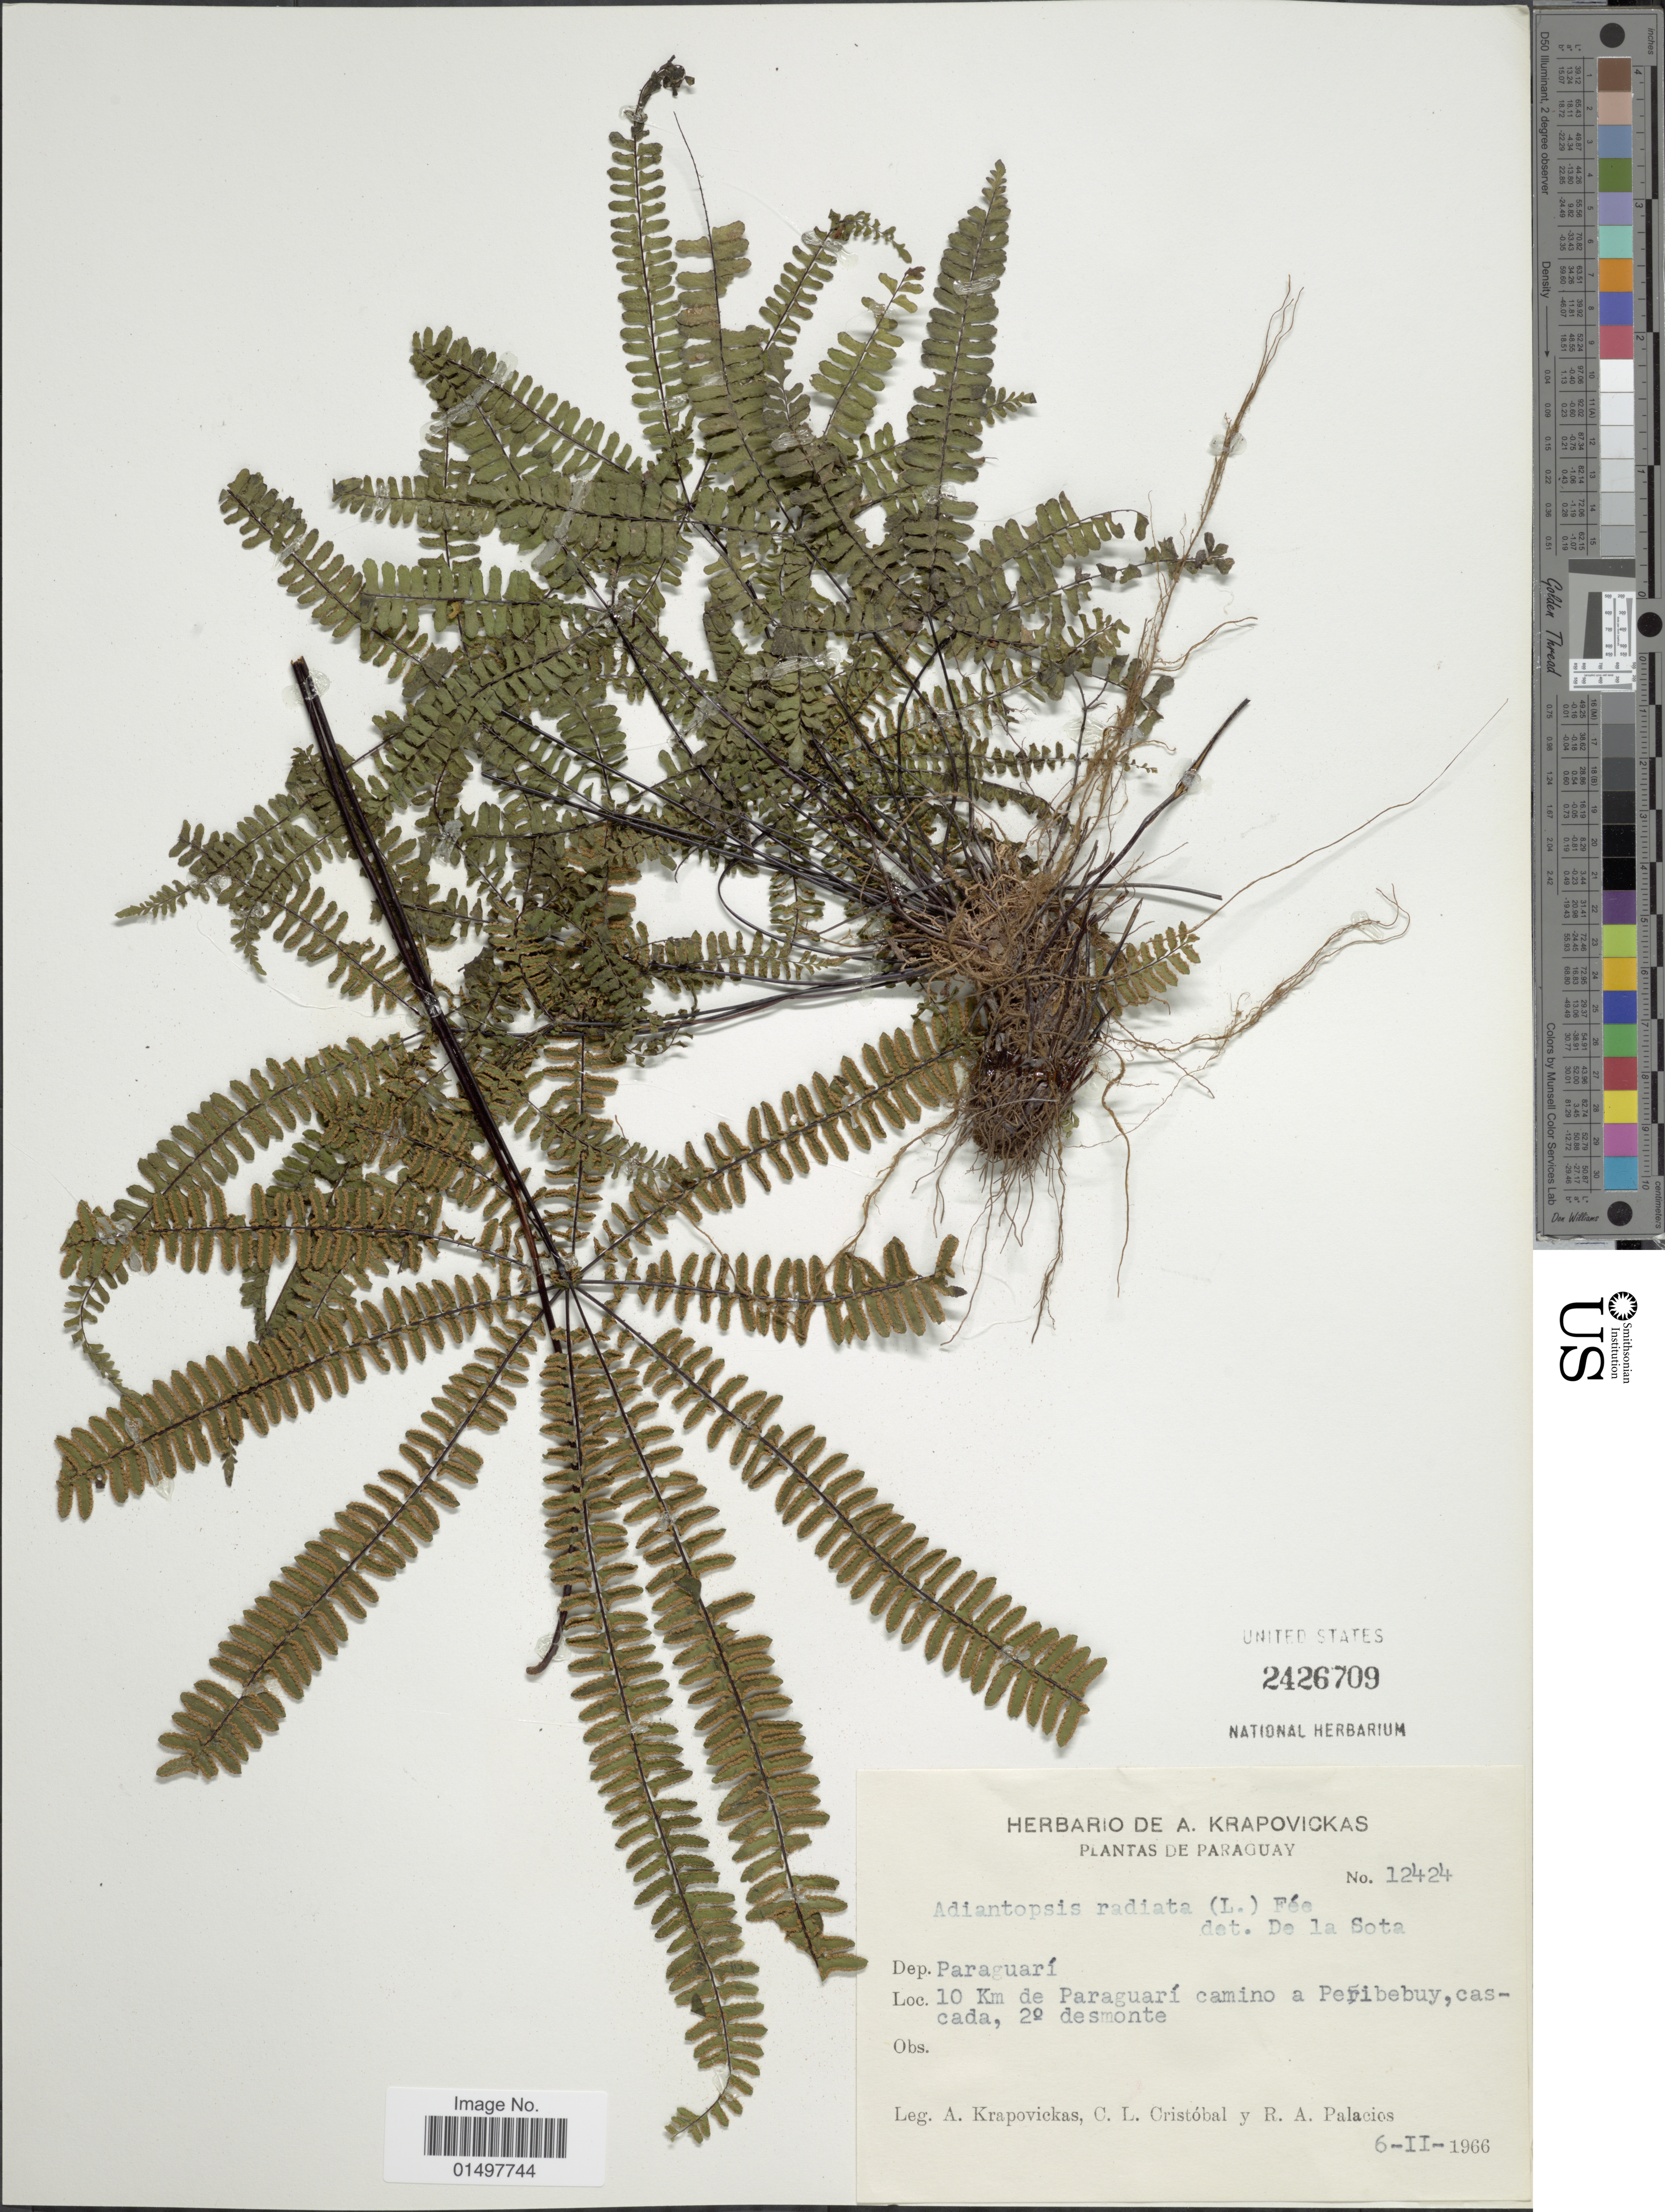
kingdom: Plantae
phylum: Tracheophyta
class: Polypodiopsida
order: Polypodiales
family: Pteridaceae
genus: Adiantopsis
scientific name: Adiantopsis radiata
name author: (L.) Fée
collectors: A. Krapovickas, C. L. Cristóbal & R. Palacios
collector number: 12424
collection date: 1966-02-06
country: Paraguay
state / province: Paraguari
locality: Dep. Paraguari. 10 Km de Paraguari camino a Peribebuy, cascada.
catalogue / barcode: US 2426709